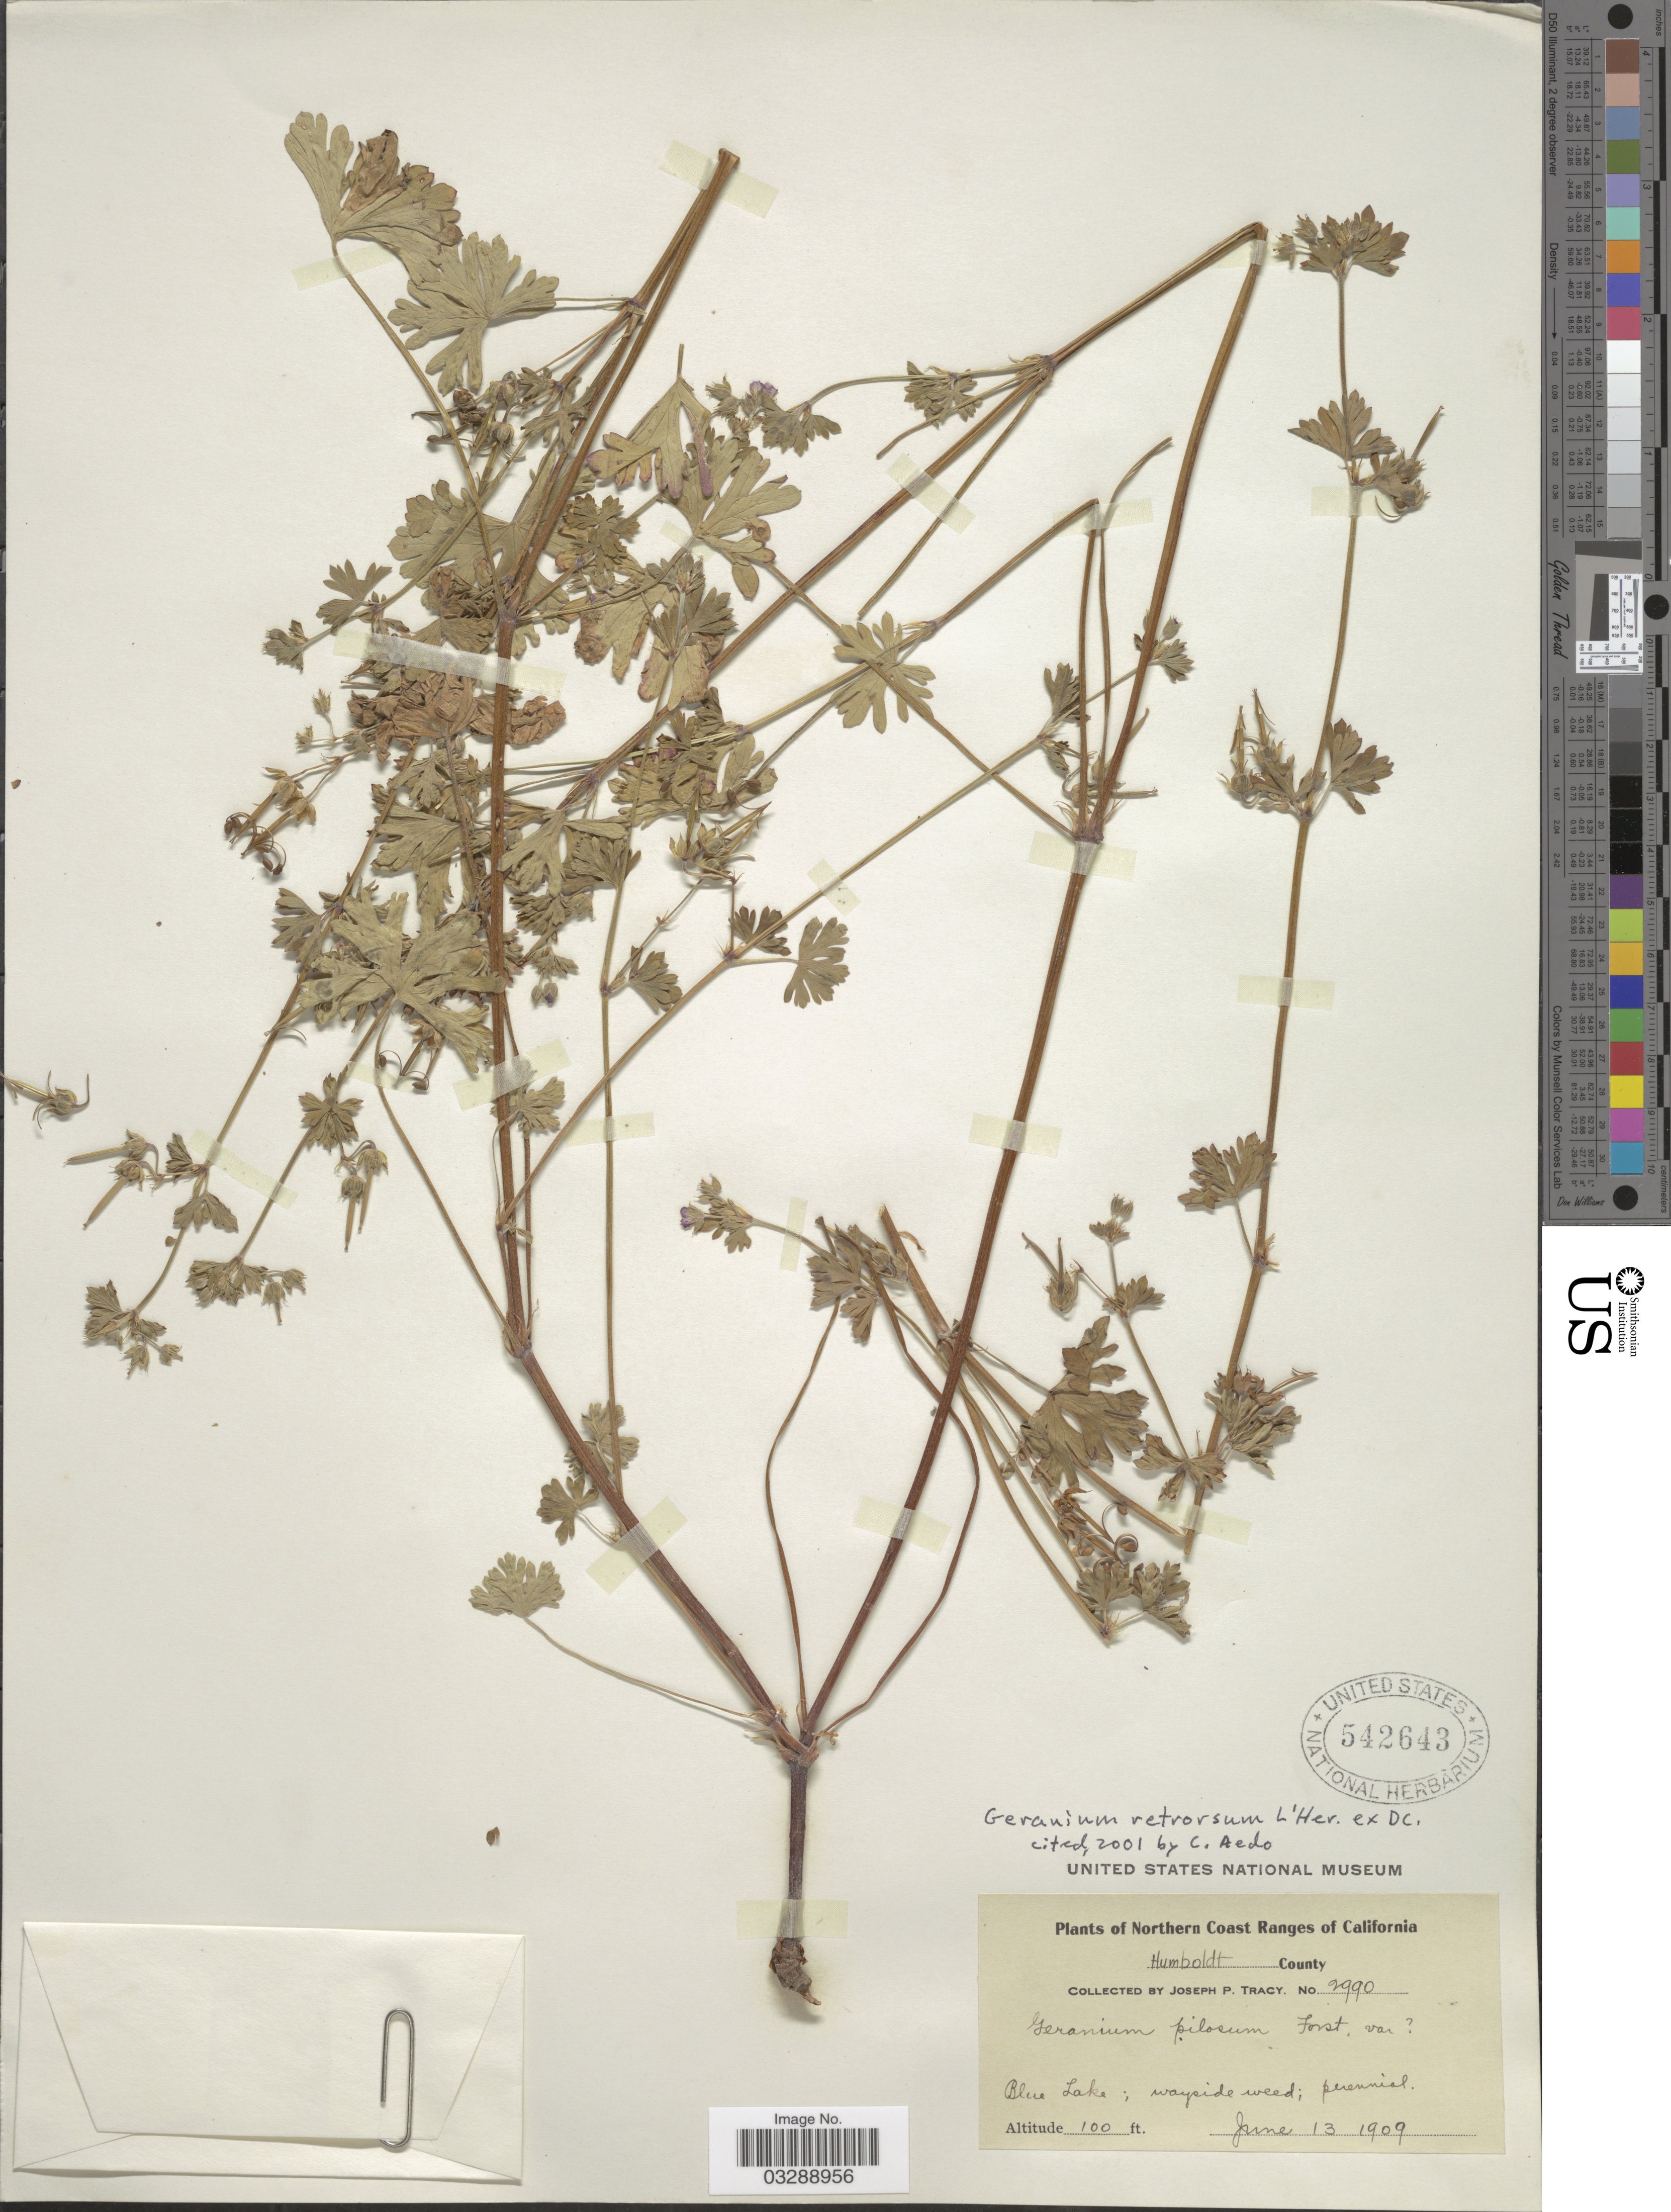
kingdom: Plantae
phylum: Tracheophyta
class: Magnoliopsida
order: Geraniales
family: Geraniaceae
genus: Geranium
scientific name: Geranium retrorsum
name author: L'Hér. ex DC.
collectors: J. Tracy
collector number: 2990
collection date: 1909-06-13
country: United States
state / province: California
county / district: Humboldt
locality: Northern Coast Ranges of California. Humboldt County. Blue Lake.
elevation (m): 30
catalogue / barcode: US 542643